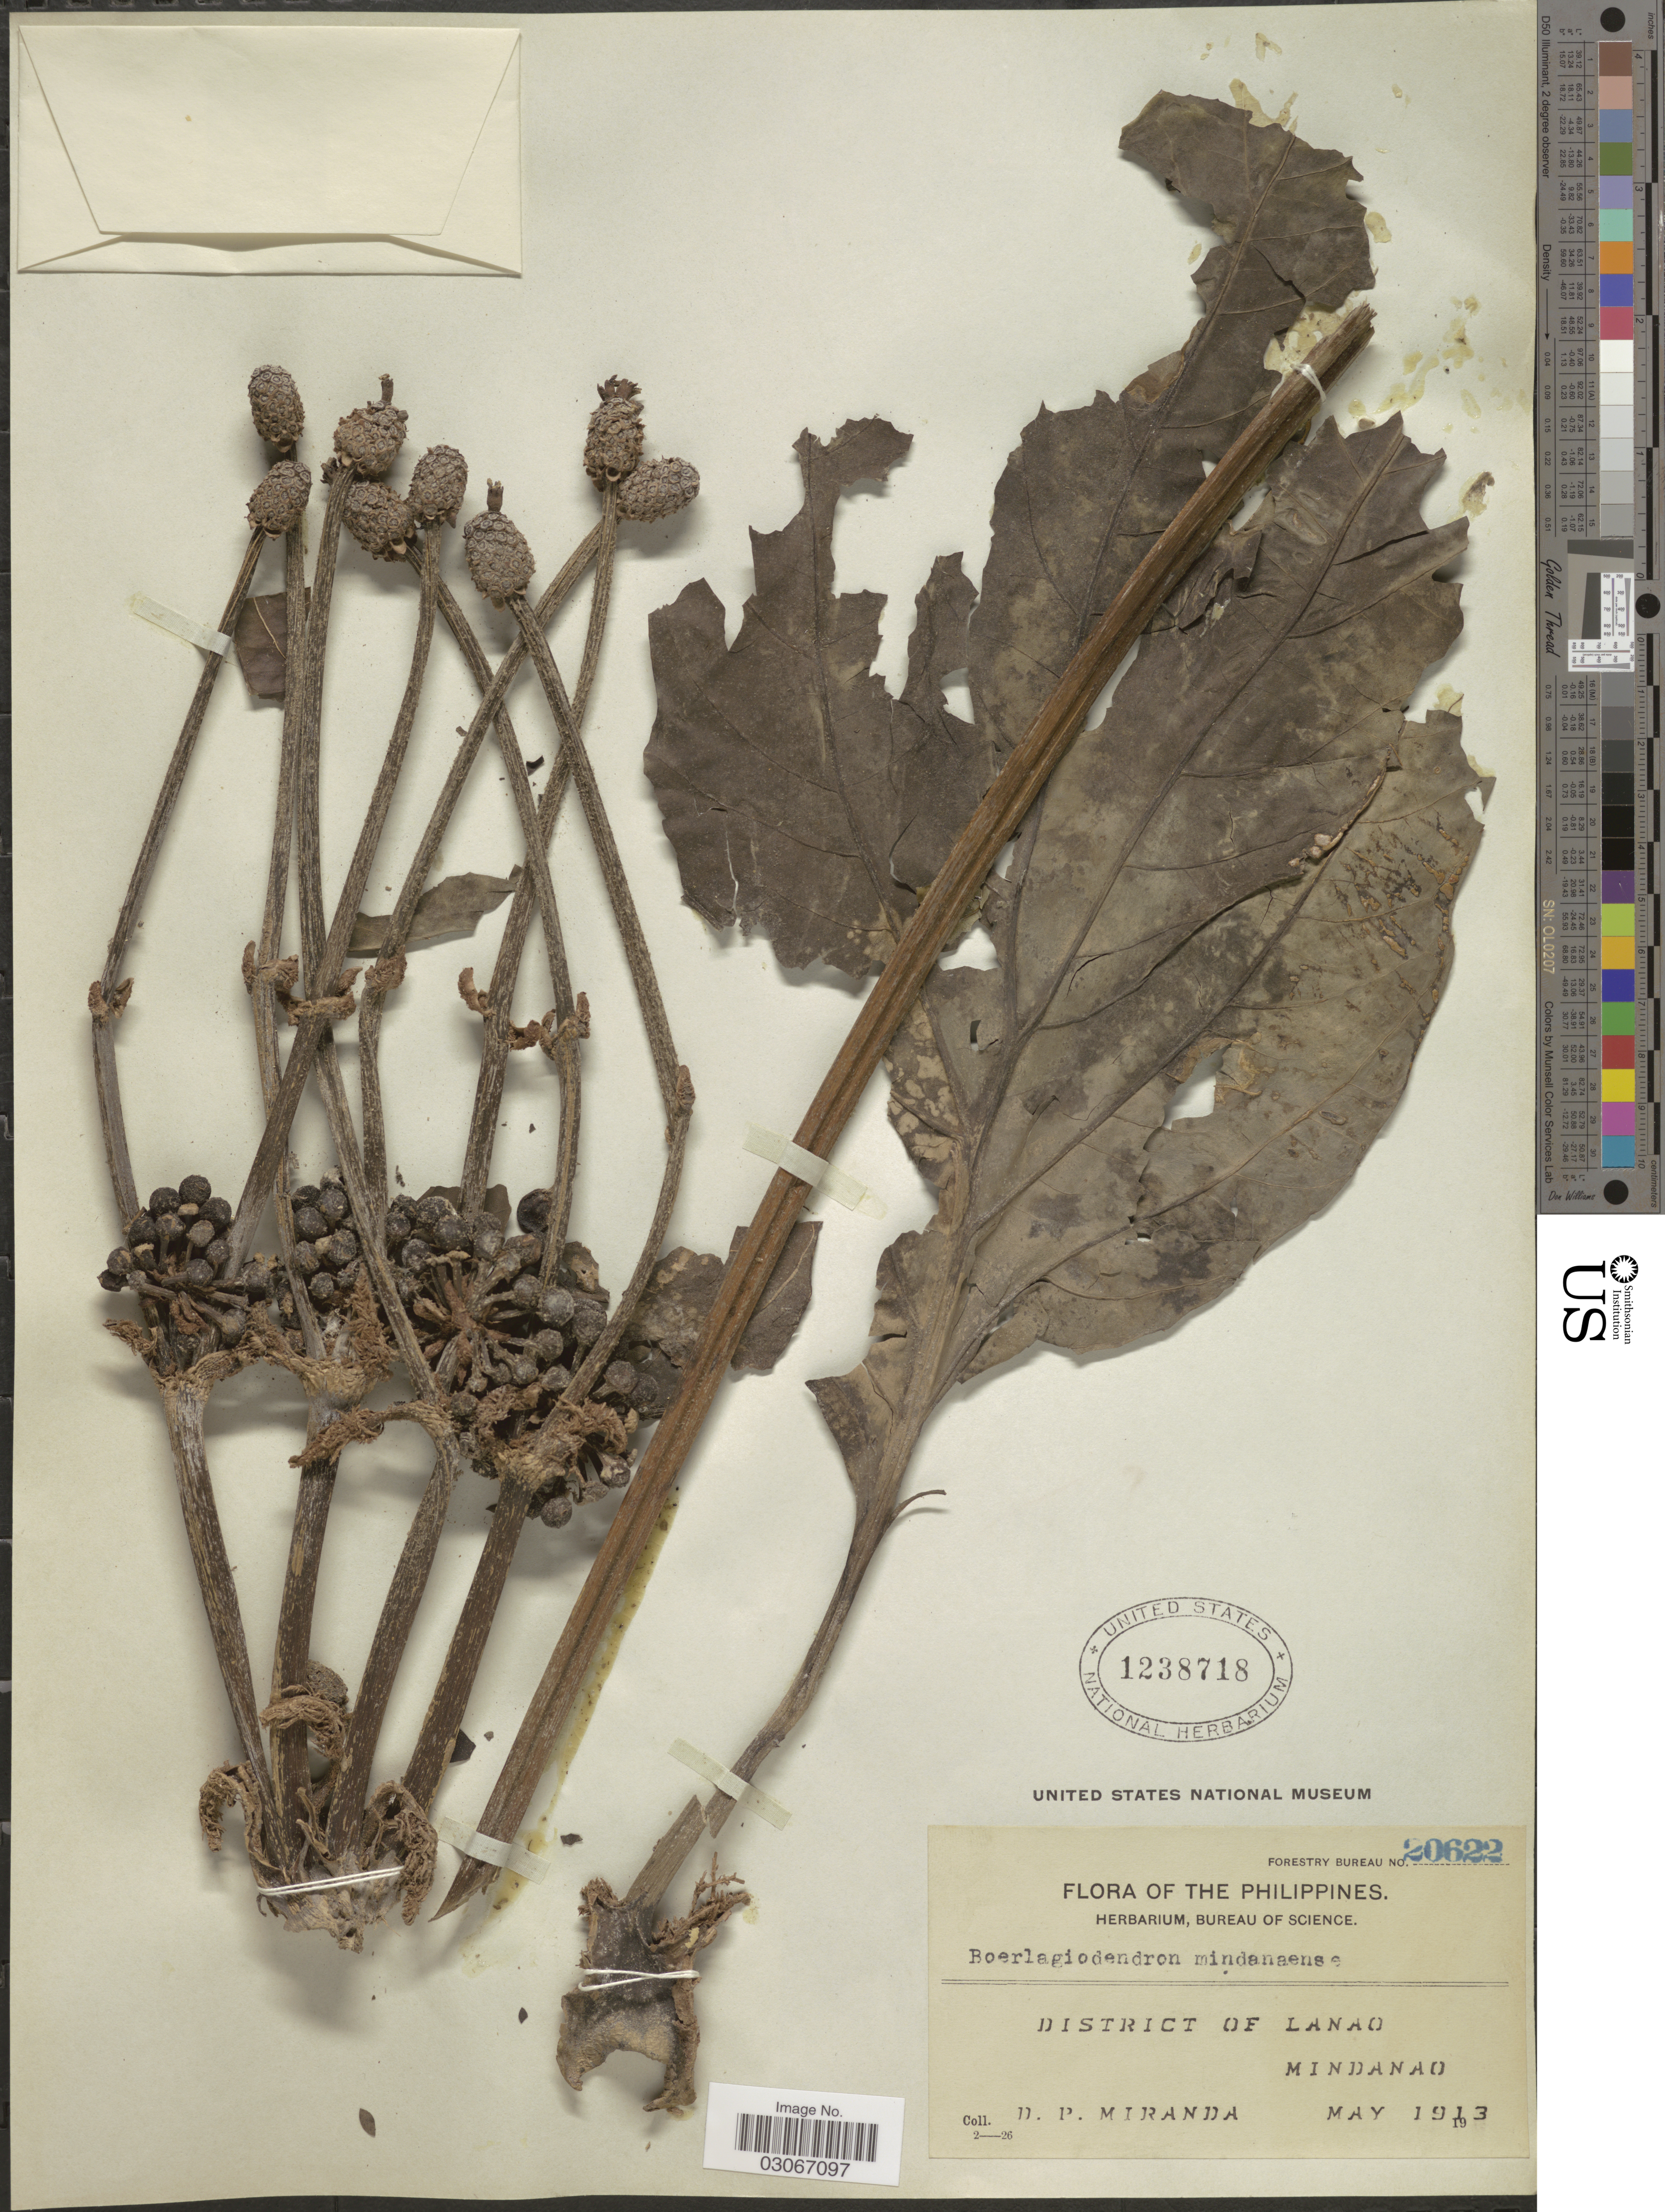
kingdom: Plantae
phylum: Tracheophyta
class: Magnoliopsida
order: Apiales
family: Araliaceae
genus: Osmoxylon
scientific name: Osmoxylon eminens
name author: (Bull) Philipson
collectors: D. P. Miranda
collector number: Forestry Bureau 20622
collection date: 1913-05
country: Philippines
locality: District of Lanao. Mindanao.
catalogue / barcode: US 1238718